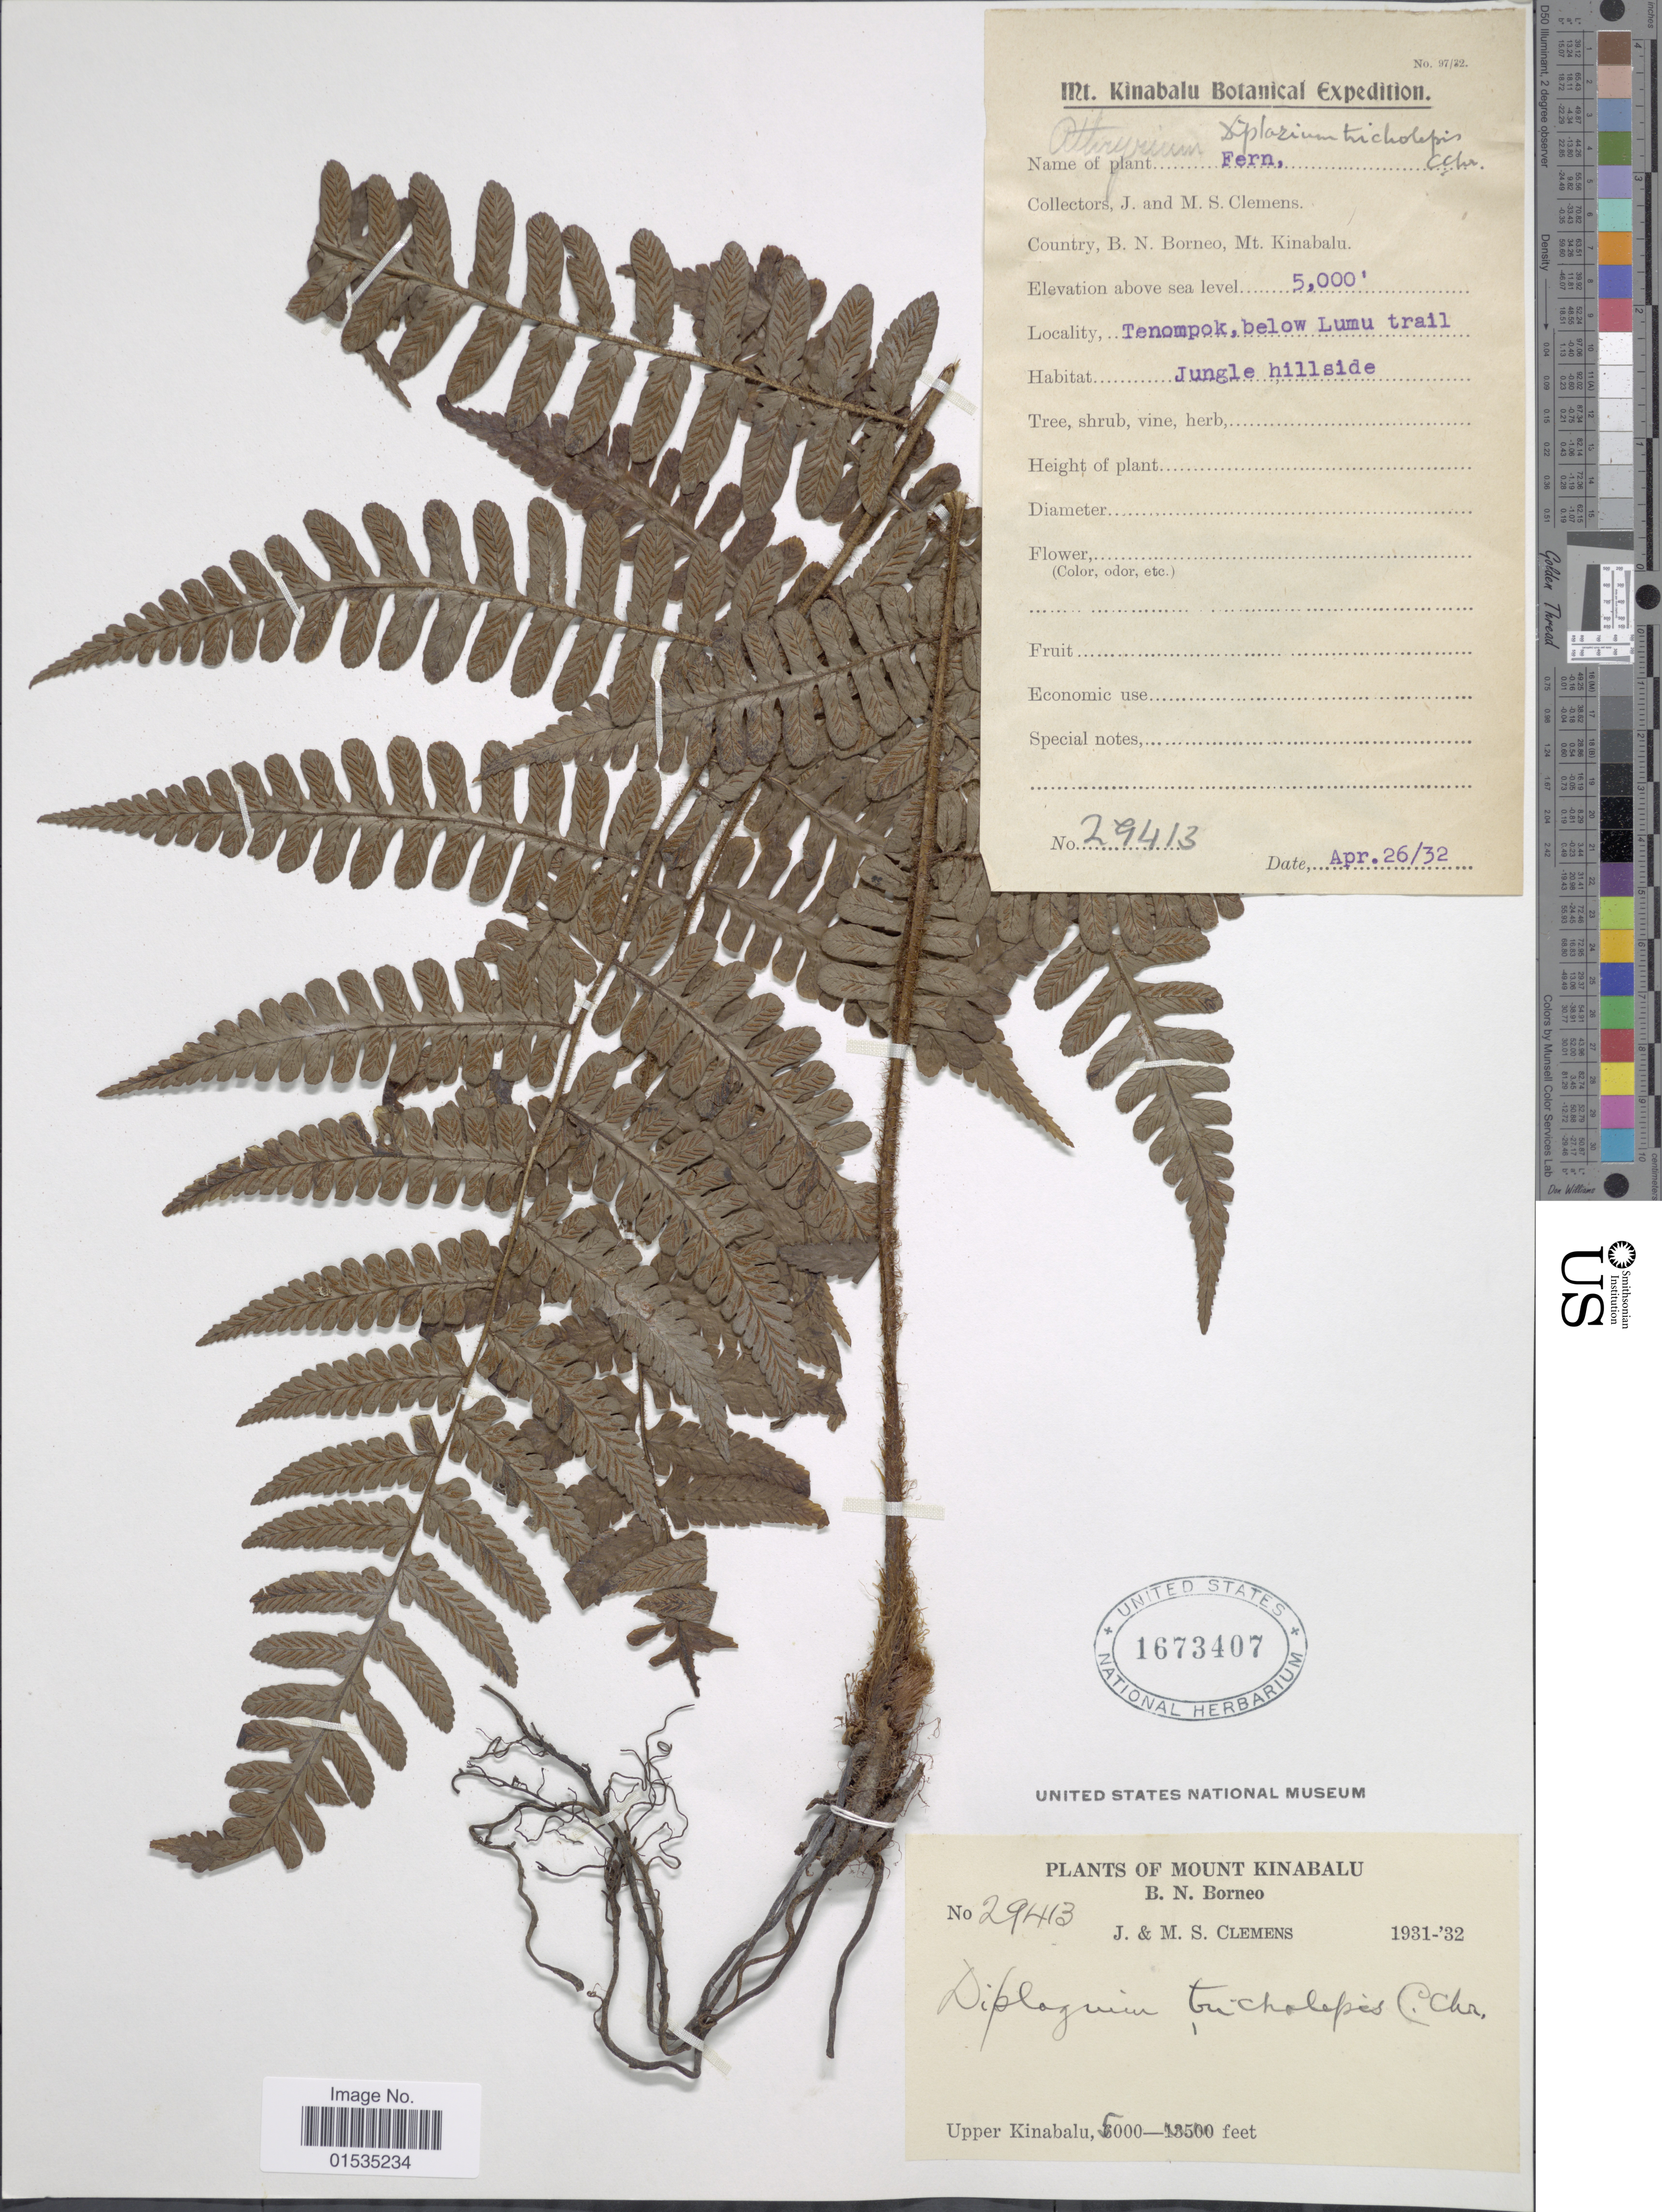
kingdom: Plantae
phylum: Tracheophyta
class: Polypodiopsida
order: Polypodiales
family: Athyriaceae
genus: Diplazium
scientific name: Diplazium tricholepis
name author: C. Chr.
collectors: J. Clemens & M. S. Clemens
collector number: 29413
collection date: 1932-04-26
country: Malaysia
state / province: Sabah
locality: B.N. Borneo, Mt. Kinabalu, Tenompok, below Lumu trail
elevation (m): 1524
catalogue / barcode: US 1673407